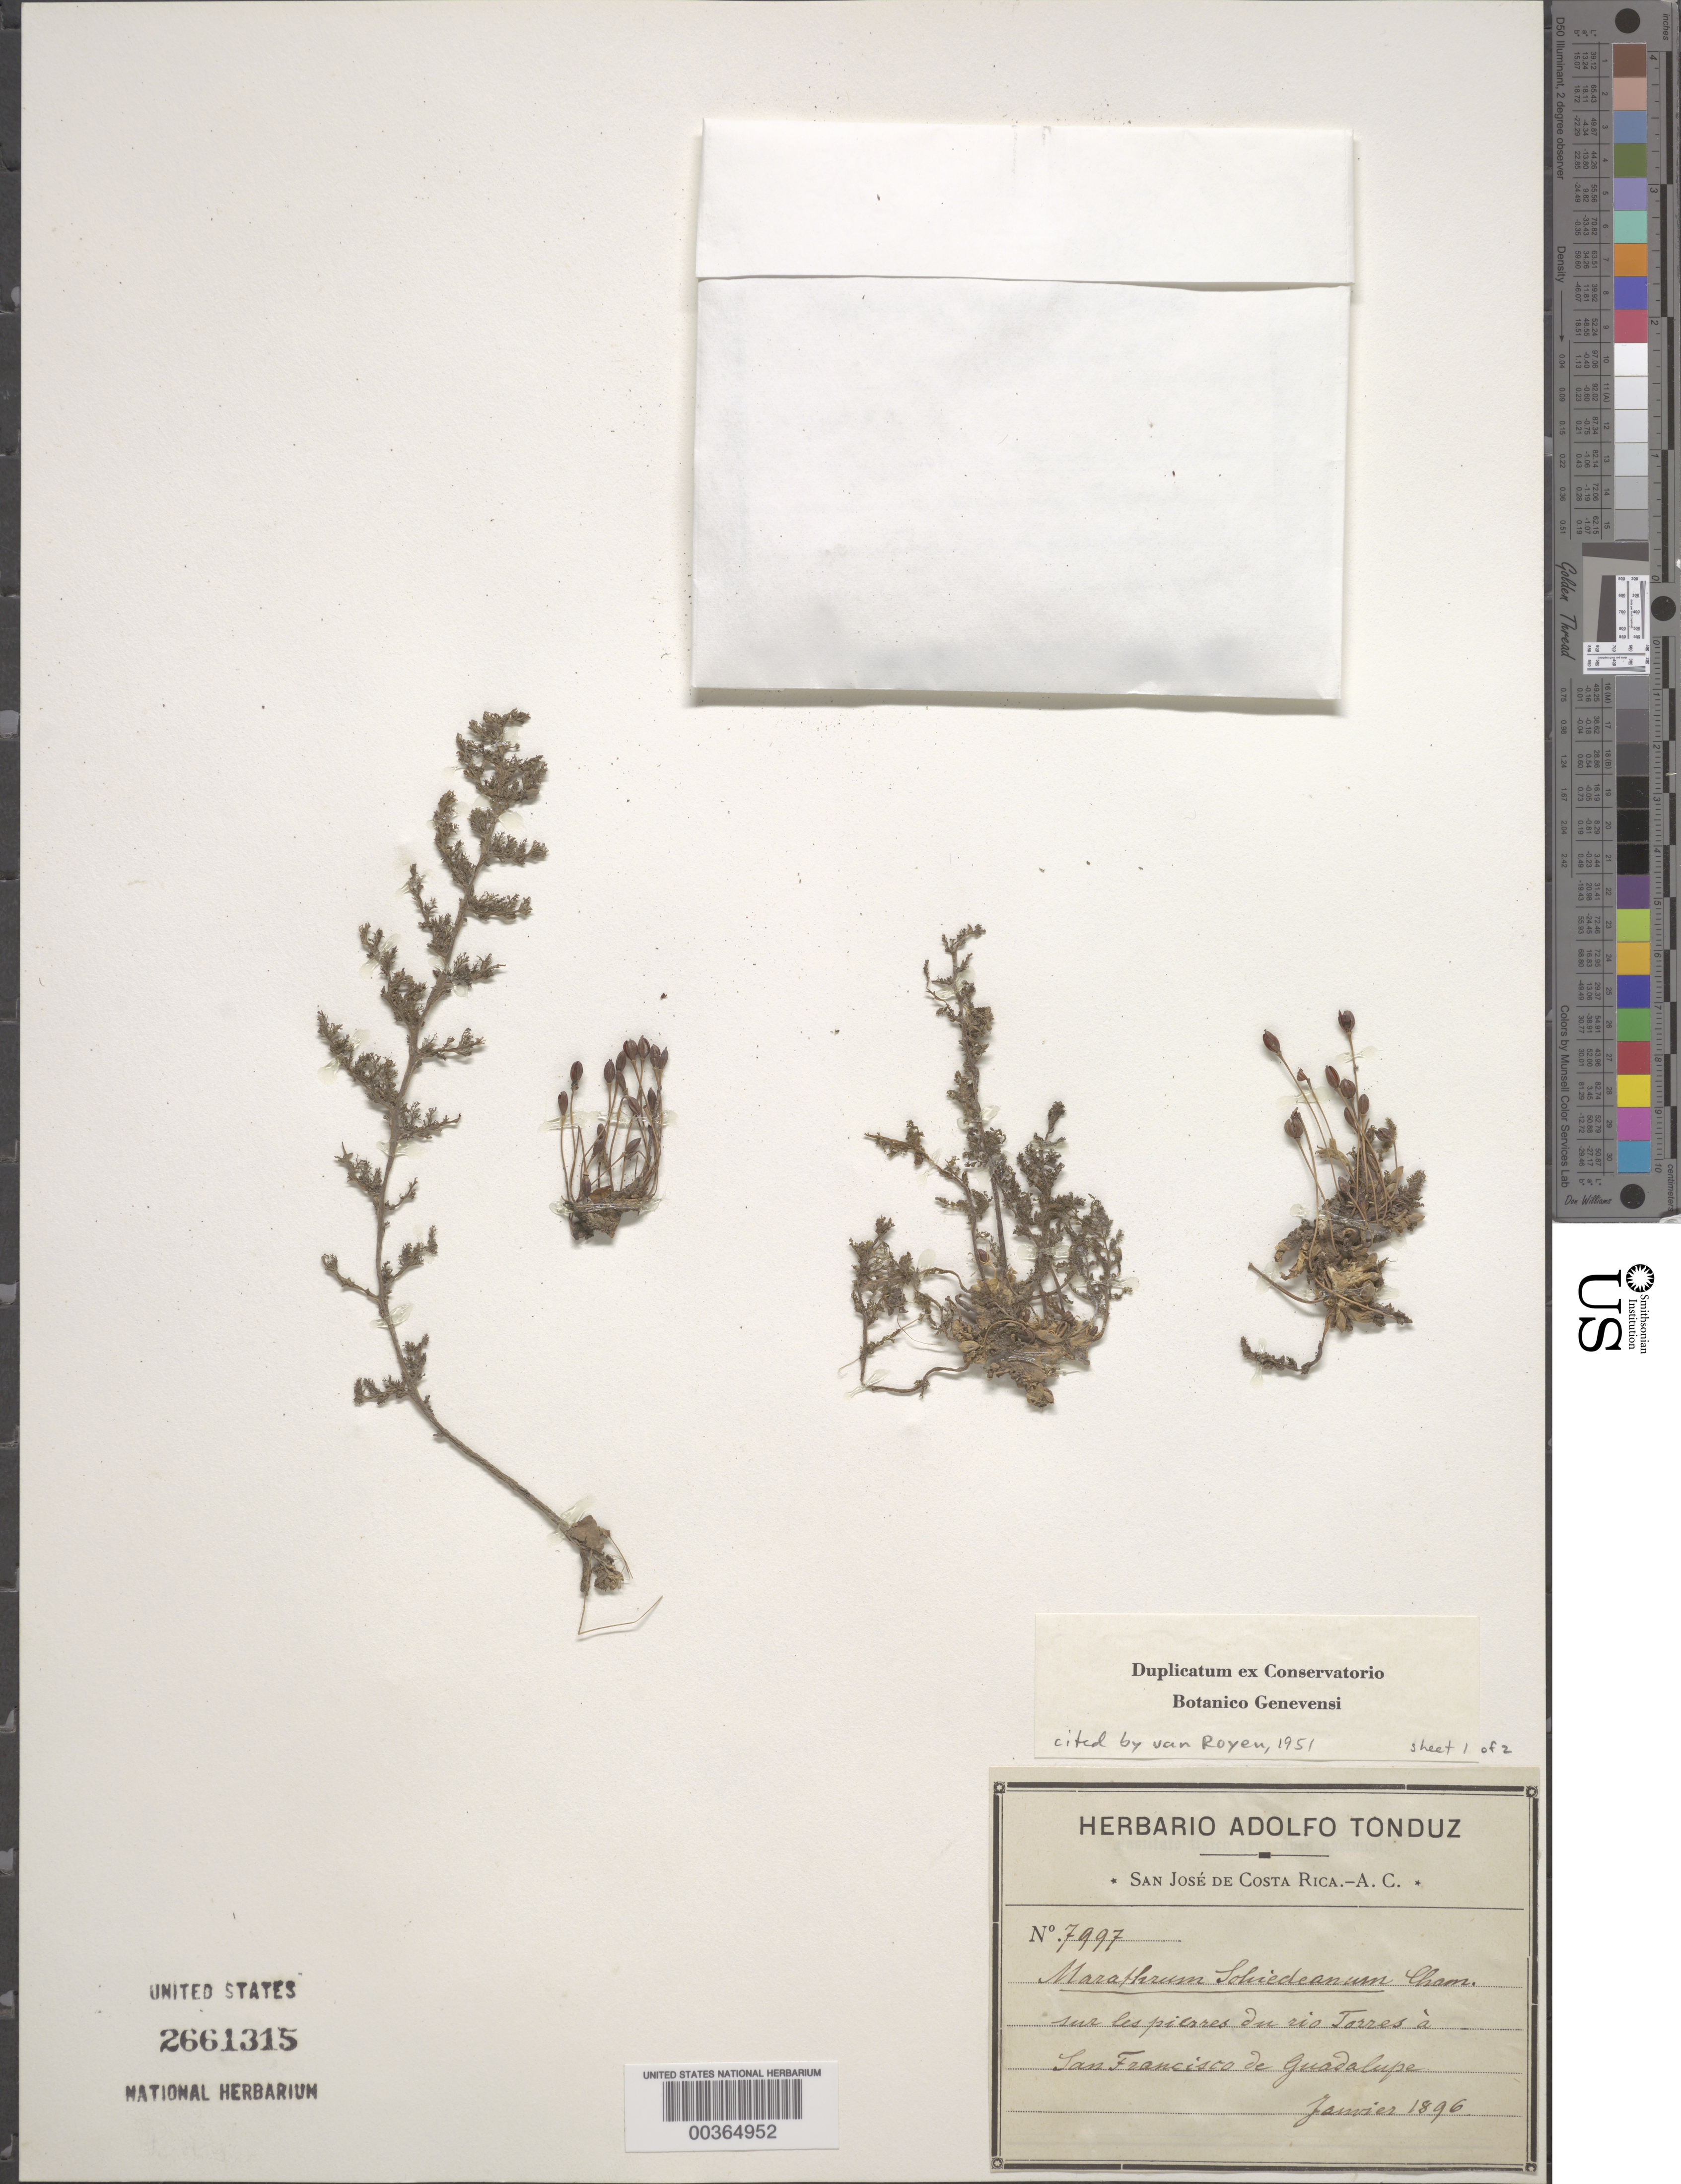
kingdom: Plantae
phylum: Tracheophyta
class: Magnoliopsida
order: Malpighiales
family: Podostemaceae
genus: Marathrum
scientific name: Marathrum schiedeanum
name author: Cham.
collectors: A. Tonduz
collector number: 7997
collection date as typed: Jan 1896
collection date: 1896-01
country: Costa Rica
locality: Rio Torres, near San Francisco de Guadalupe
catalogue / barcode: US 2661315